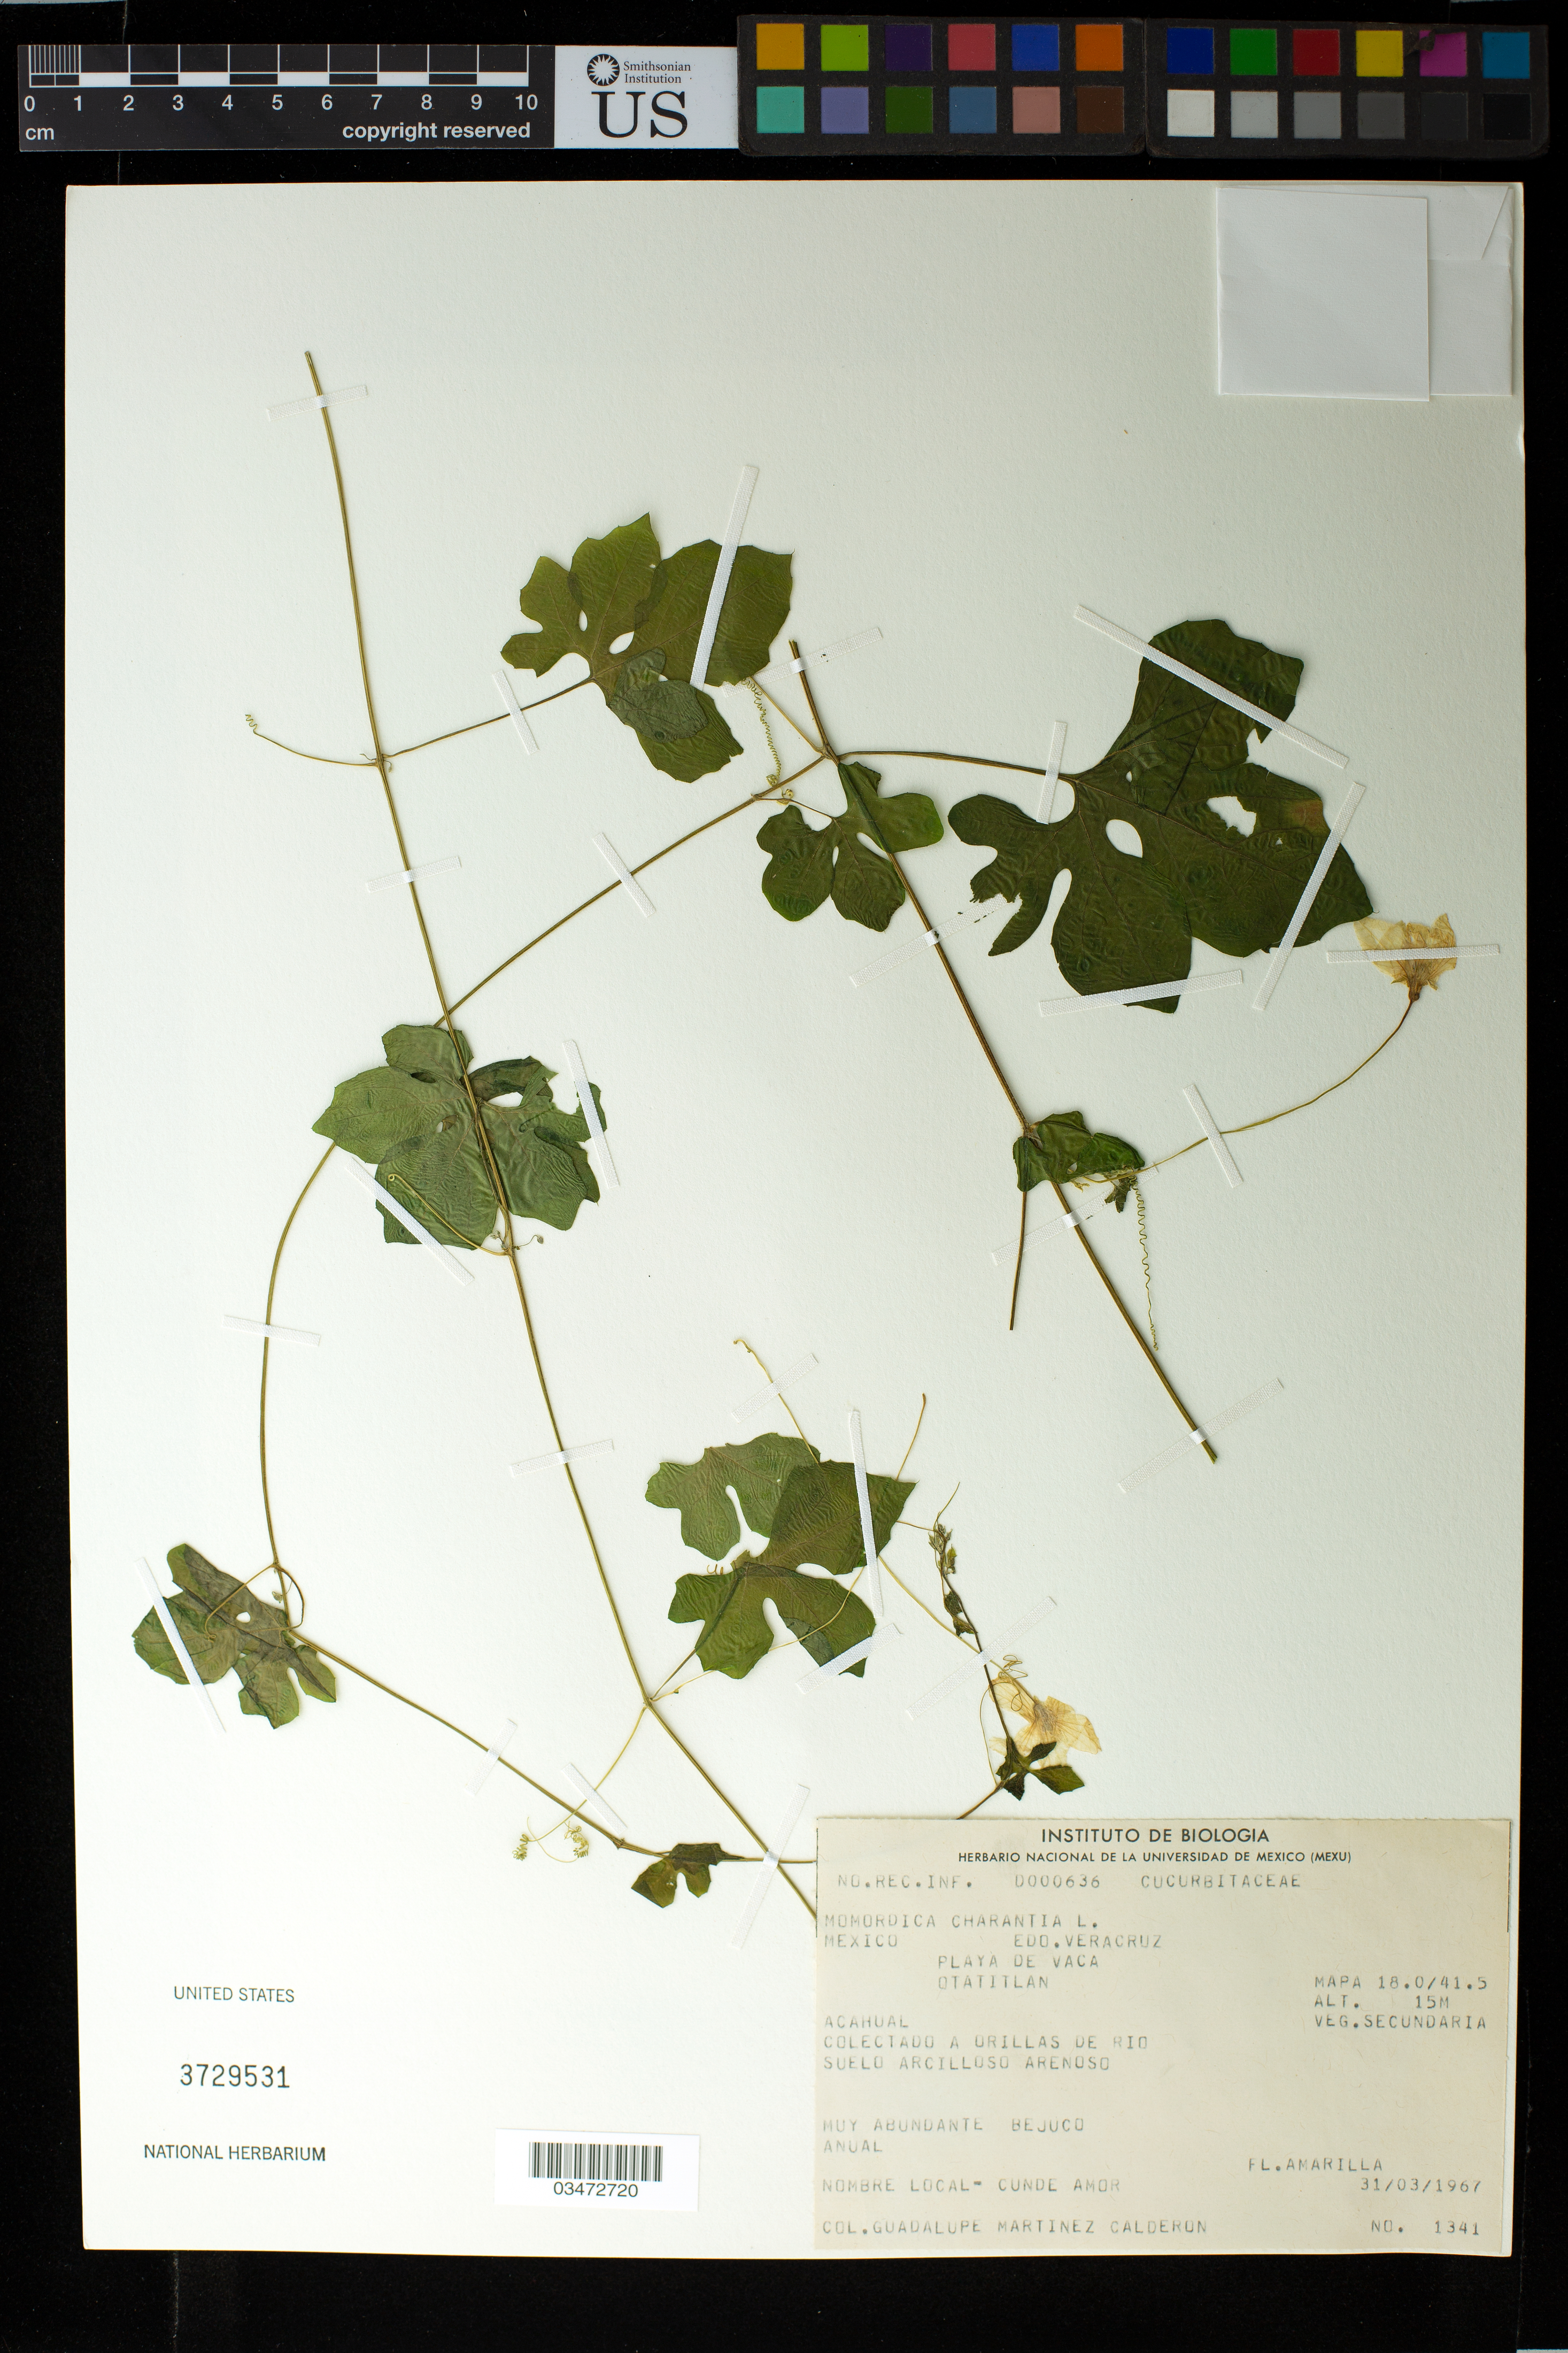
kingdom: Plantae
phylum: Tracheophyta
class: Magnoliopsida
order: Cucurbitales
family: Cucurbitaceae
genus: Momordica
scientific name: Momordica charantia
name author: L.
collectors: G. Martínez Calderón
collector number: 1341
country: Mexico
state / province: Veracruz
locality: Playa de vaca Otatitlan Acahual Colectado a Orillas de rio Suelo Arcilloso Arenoso Mapa 18.0/41.5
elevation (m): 15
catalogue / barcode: US 3729531